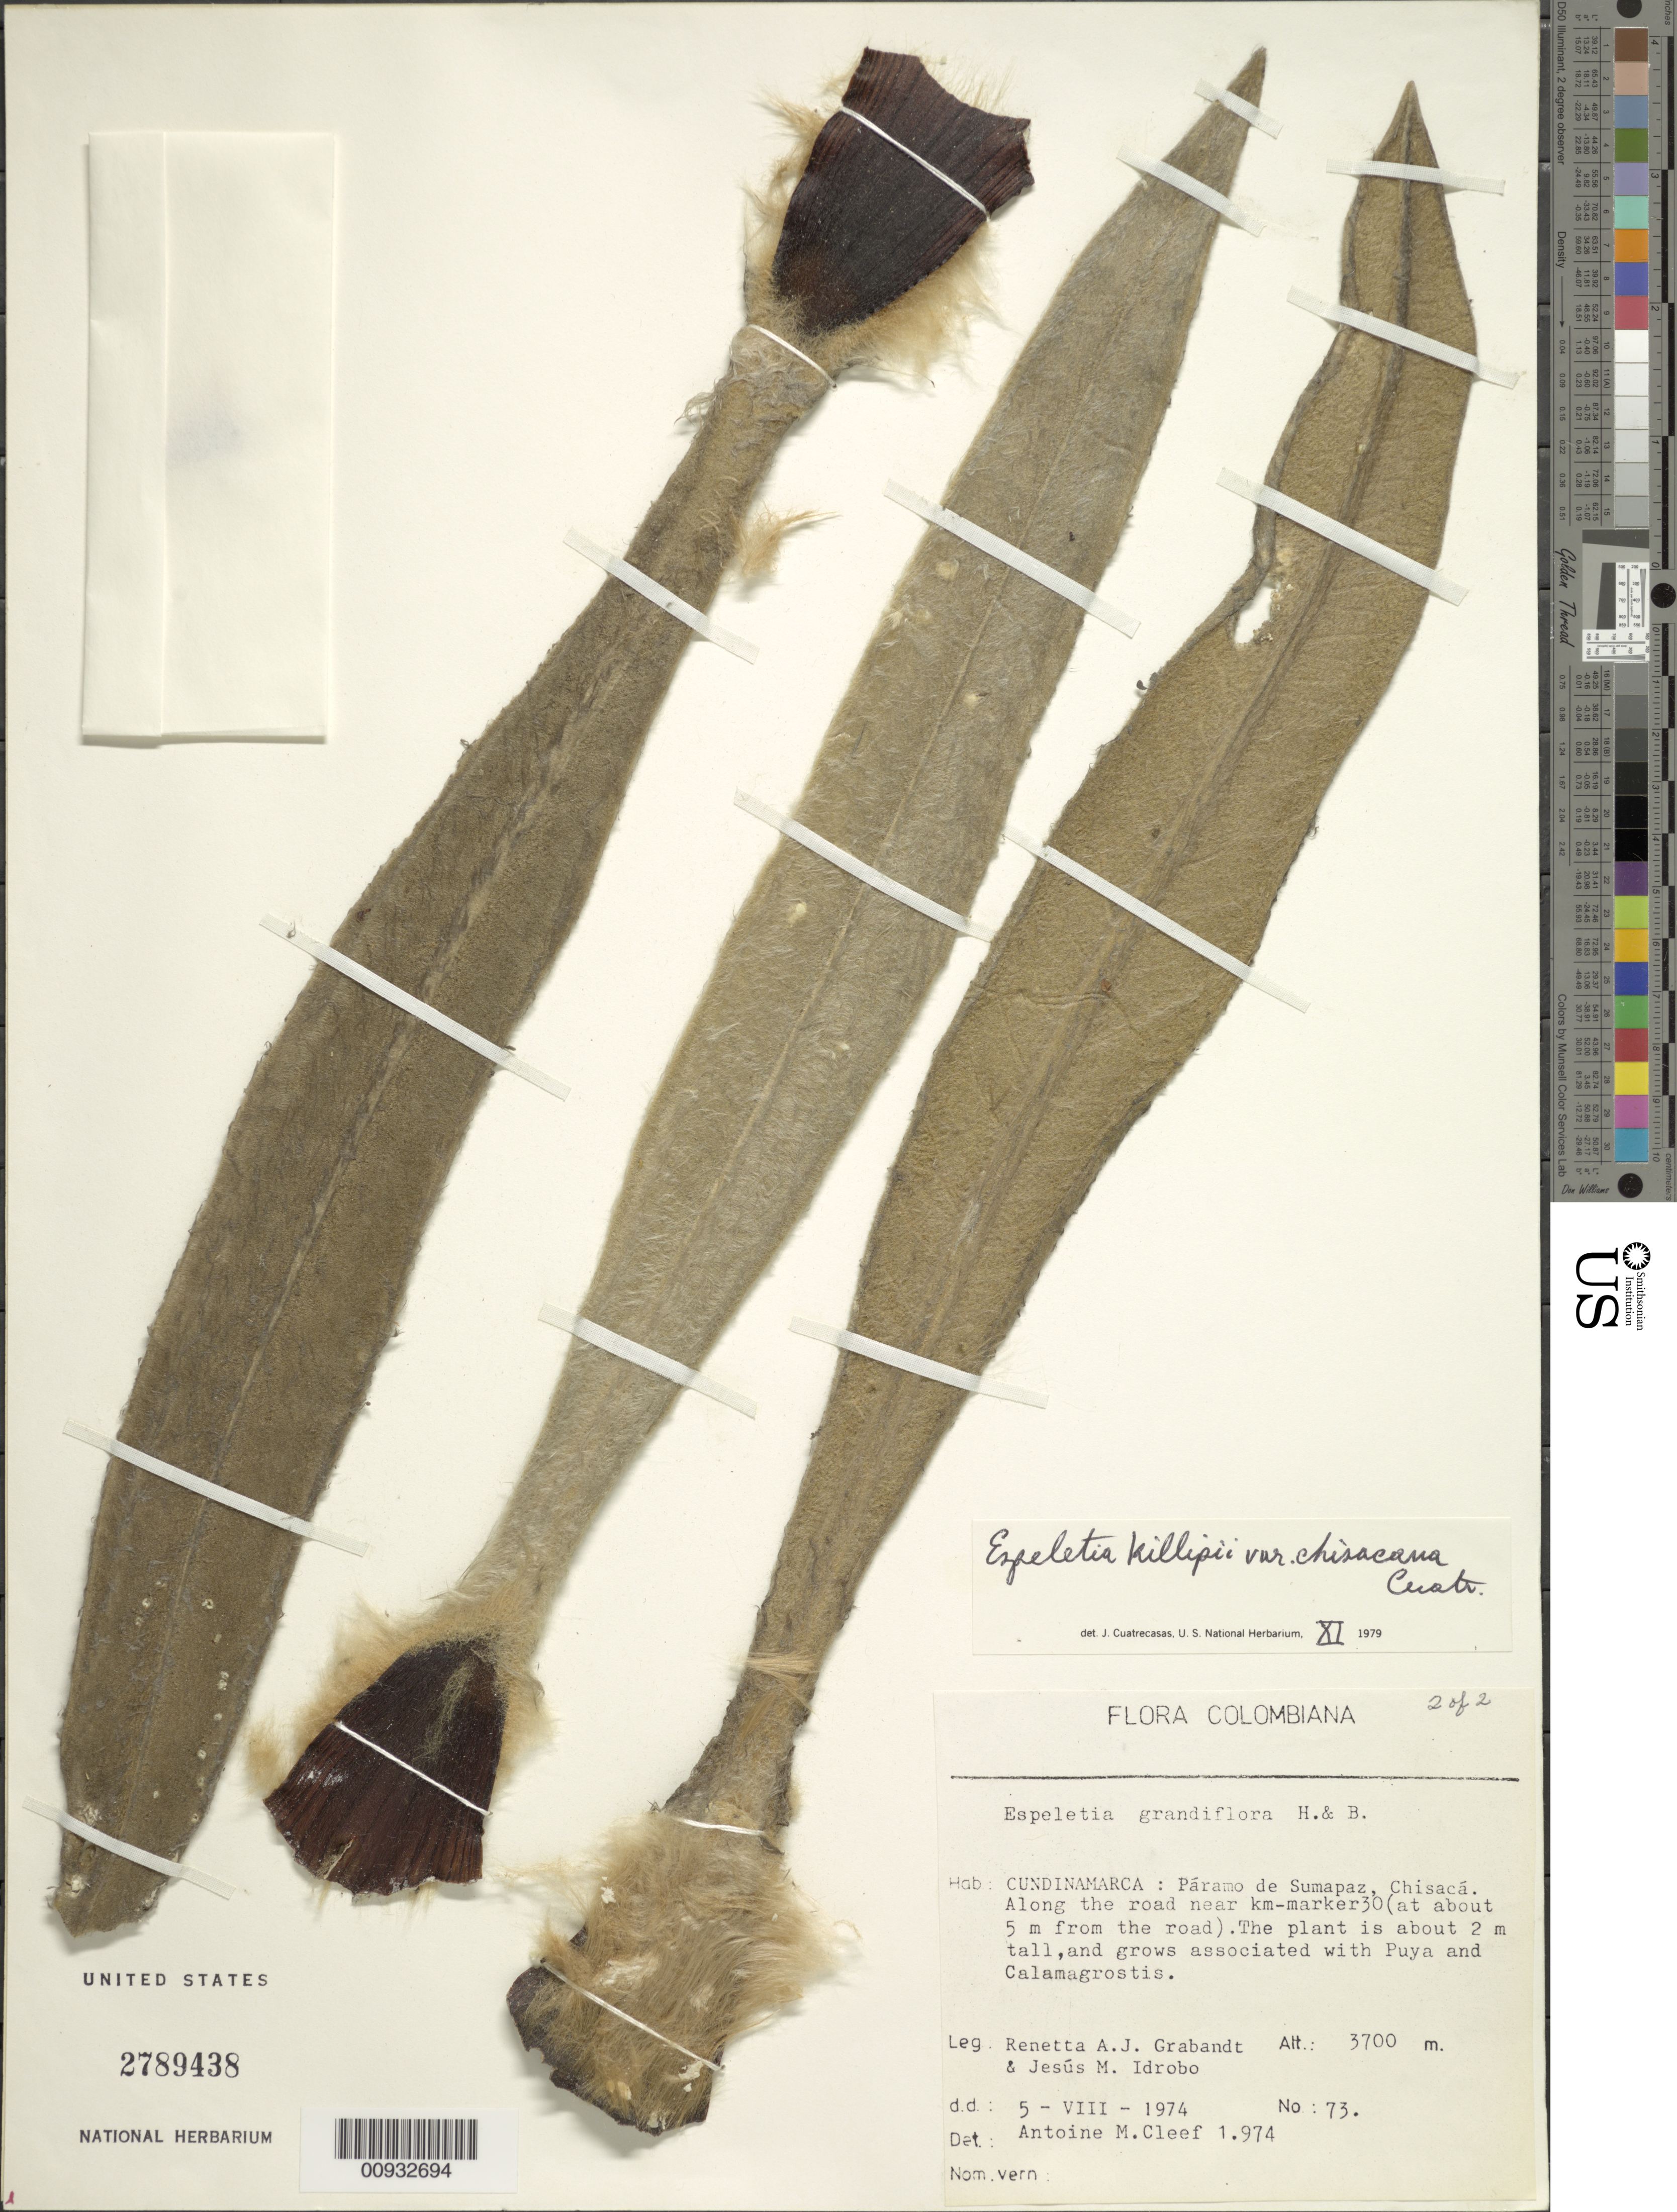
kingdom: Plantae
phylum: Tracheophyta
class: Magnoliopsida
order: Asterales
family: Asteraceae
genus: Espeletia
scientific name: Espeletia killipii var. chisacana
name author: Cuatrec.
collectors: R. Grabandt & J. M. Idrobo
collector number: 73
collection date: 1974-08-05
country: Colombia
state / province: Cundinamarca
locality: Paramo de Sumapaz, Chisaca. Along the road near km-marker30 (at about 5 m from the road)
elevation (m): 3700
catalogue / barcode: US 2789438